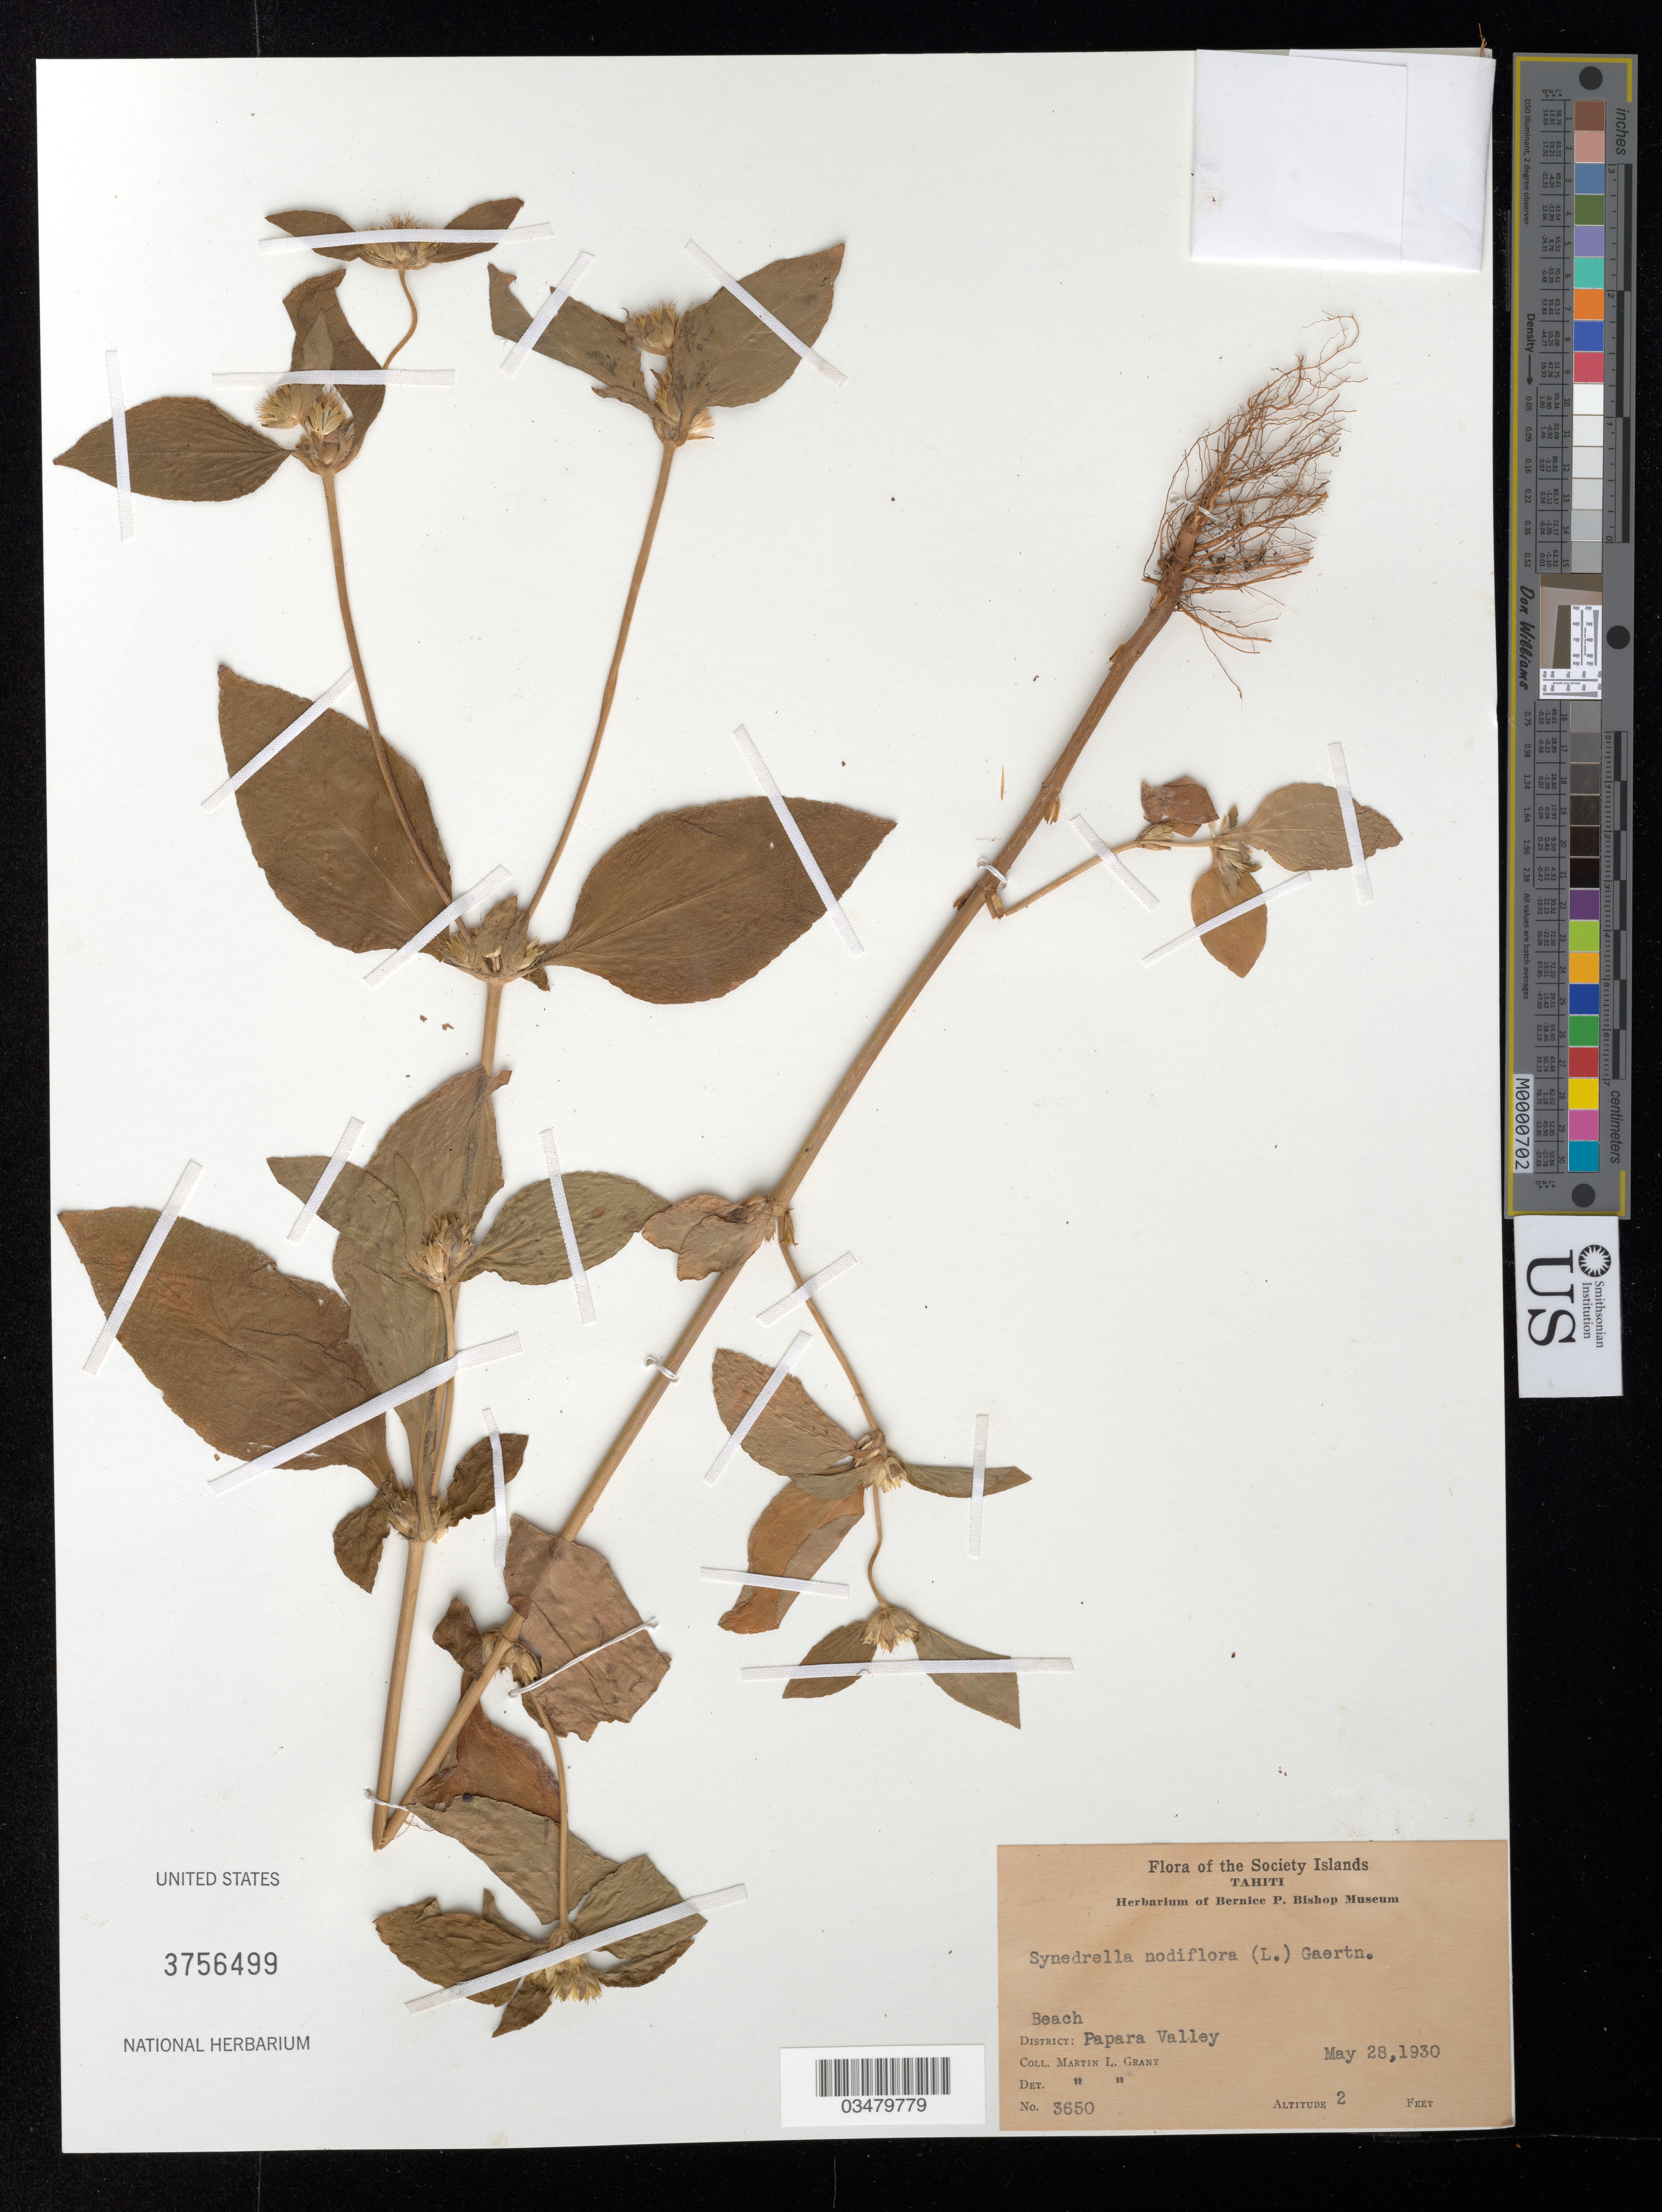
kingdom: Plantae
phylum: Tracheophyta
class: Magnoliopsida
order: Asterales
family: Asteraceae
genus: Synedrella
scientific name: Synedrella nodiflora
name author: (L.) Gaertn.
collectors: M. L. Grant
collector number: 3650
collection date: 1930-05-28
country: French Polynesia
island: Tahiti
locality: Society Islands. Tahiti. District: Papara Valley.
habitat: Beach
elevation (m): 1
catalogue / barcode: US 3756499